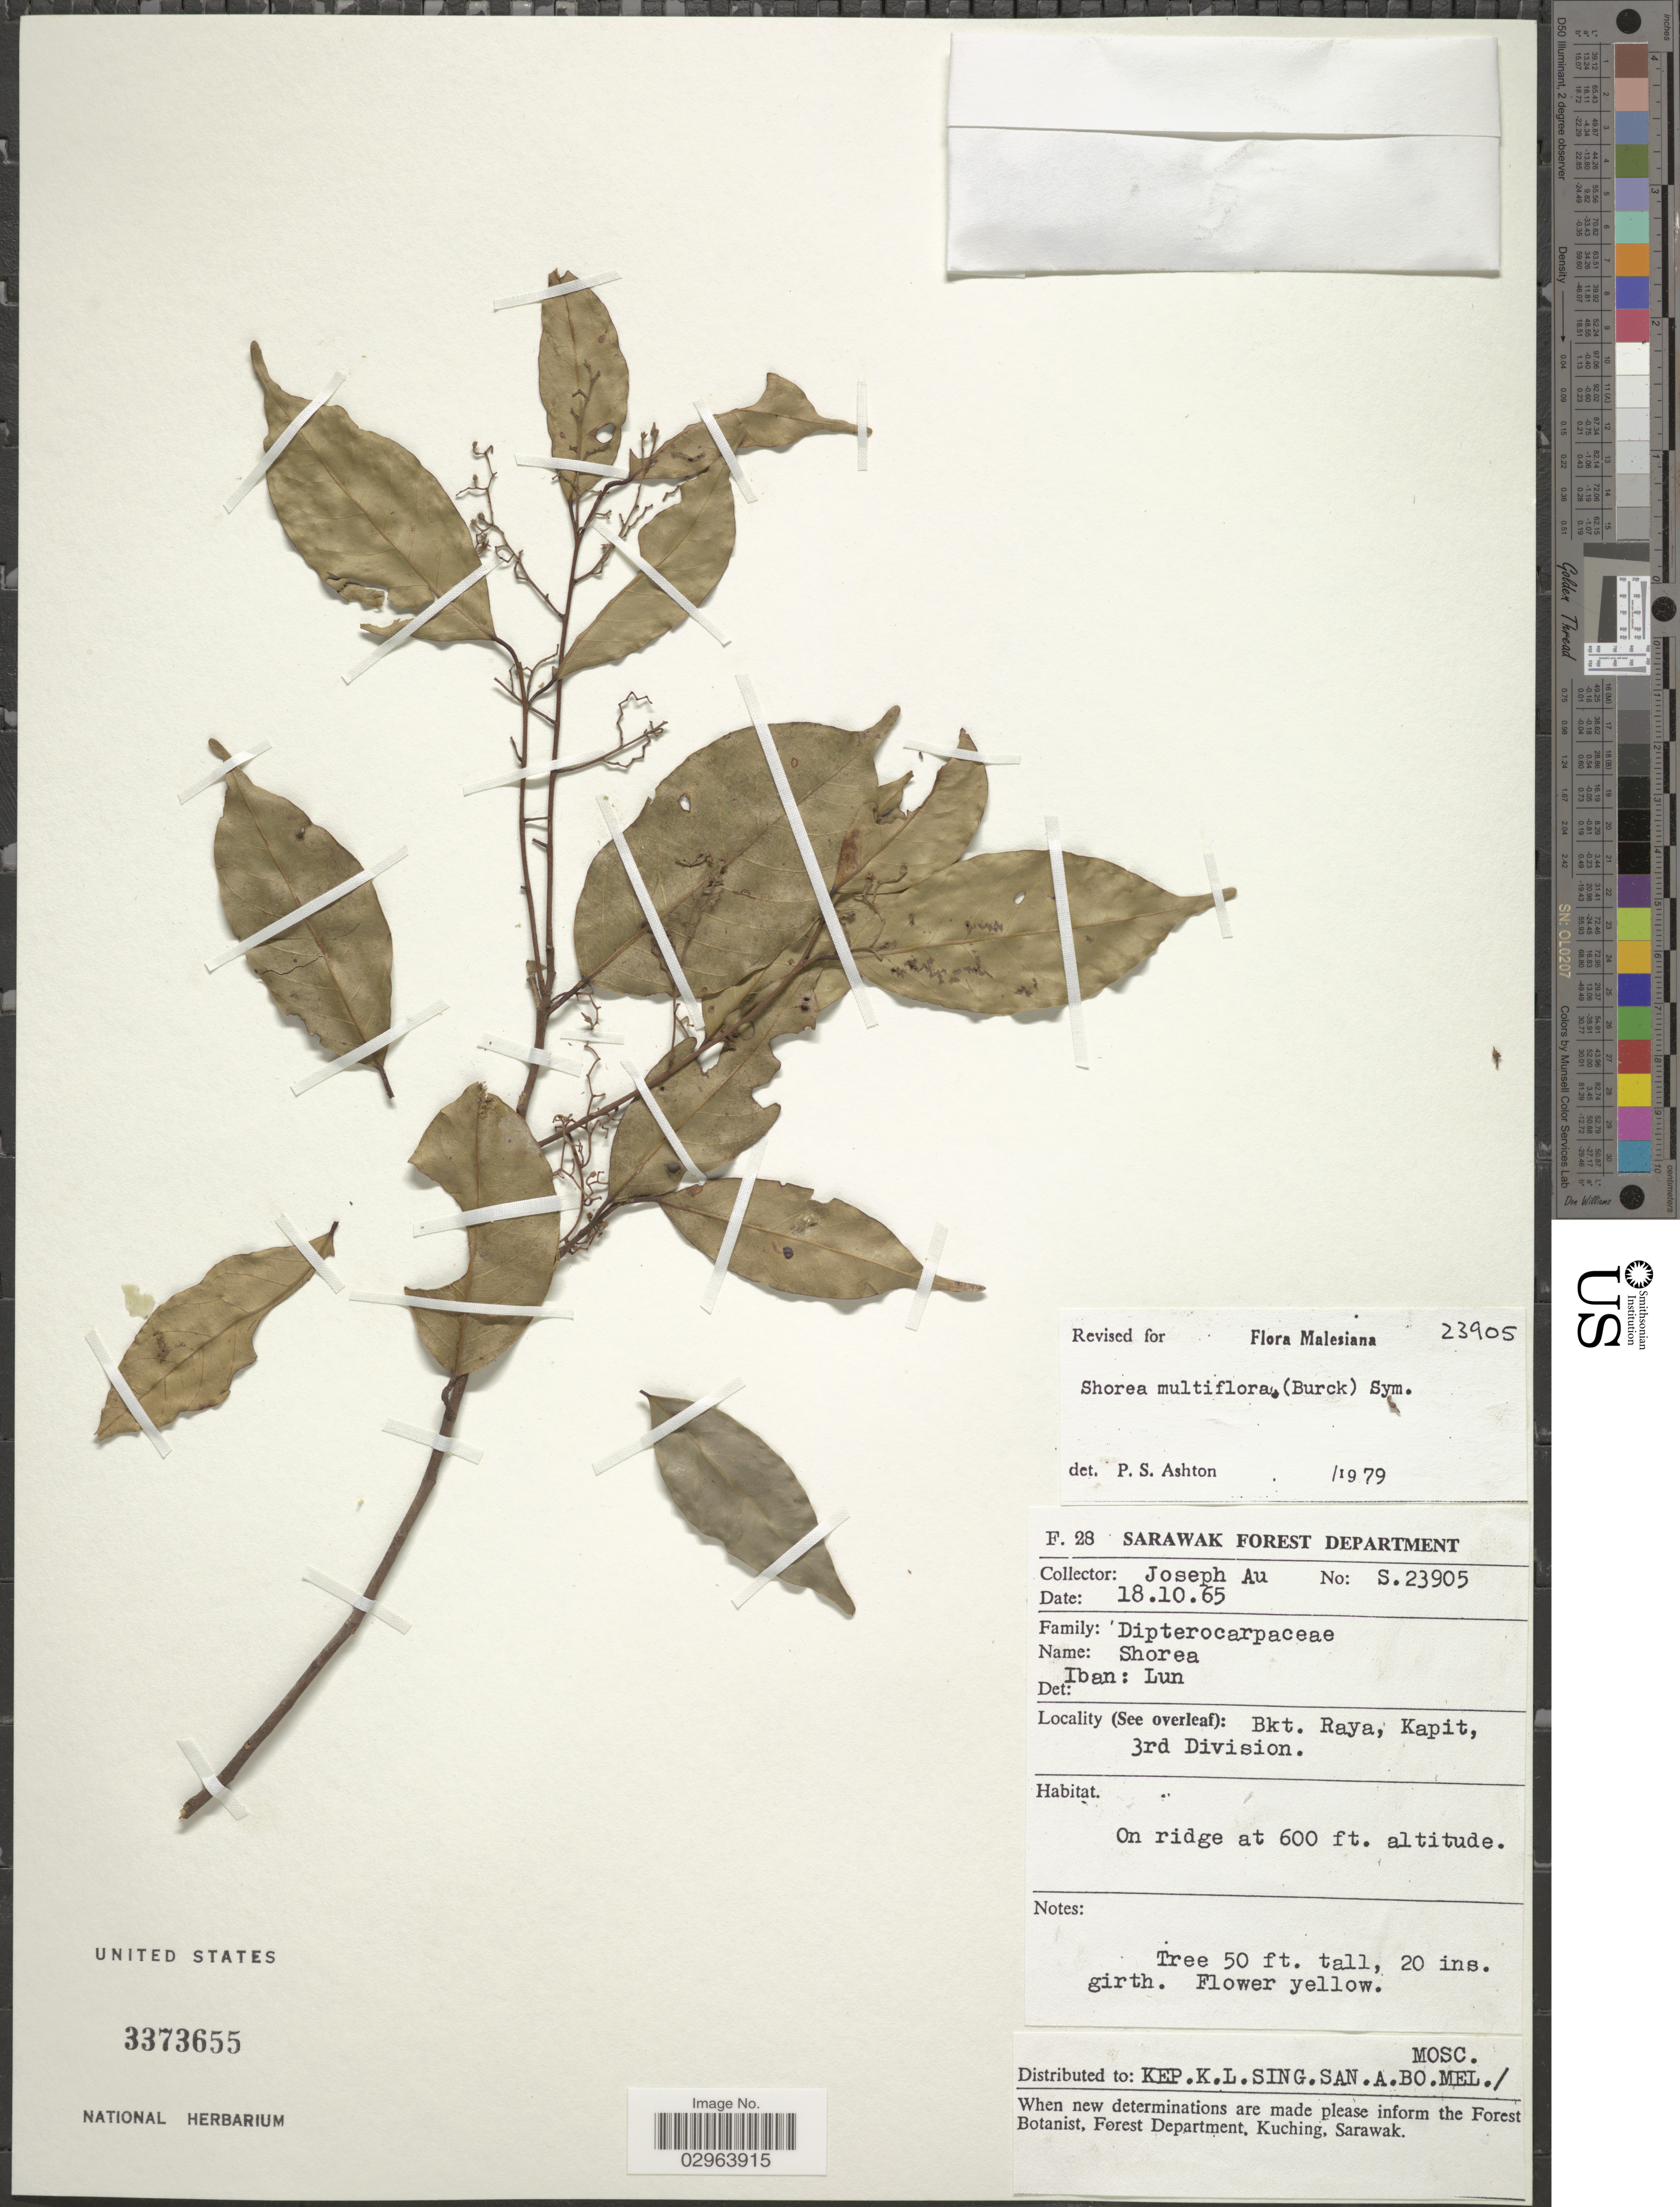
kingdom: Plantae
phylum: Tracheophyta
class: Magnoliopsida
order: Malvales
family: Dipterocarpaceae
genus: Richetia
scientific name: Richetia multiflora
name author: (Burck) P.S. Ashton & J. Heck.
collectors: J. Au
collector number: S23905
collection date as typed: Transcribed d/m/y: 18/10/65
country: Malaysia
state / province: Sarawak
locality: Bkt. Raya, Kapit, 3rd Division.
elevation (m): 183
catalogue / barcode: US 3373655